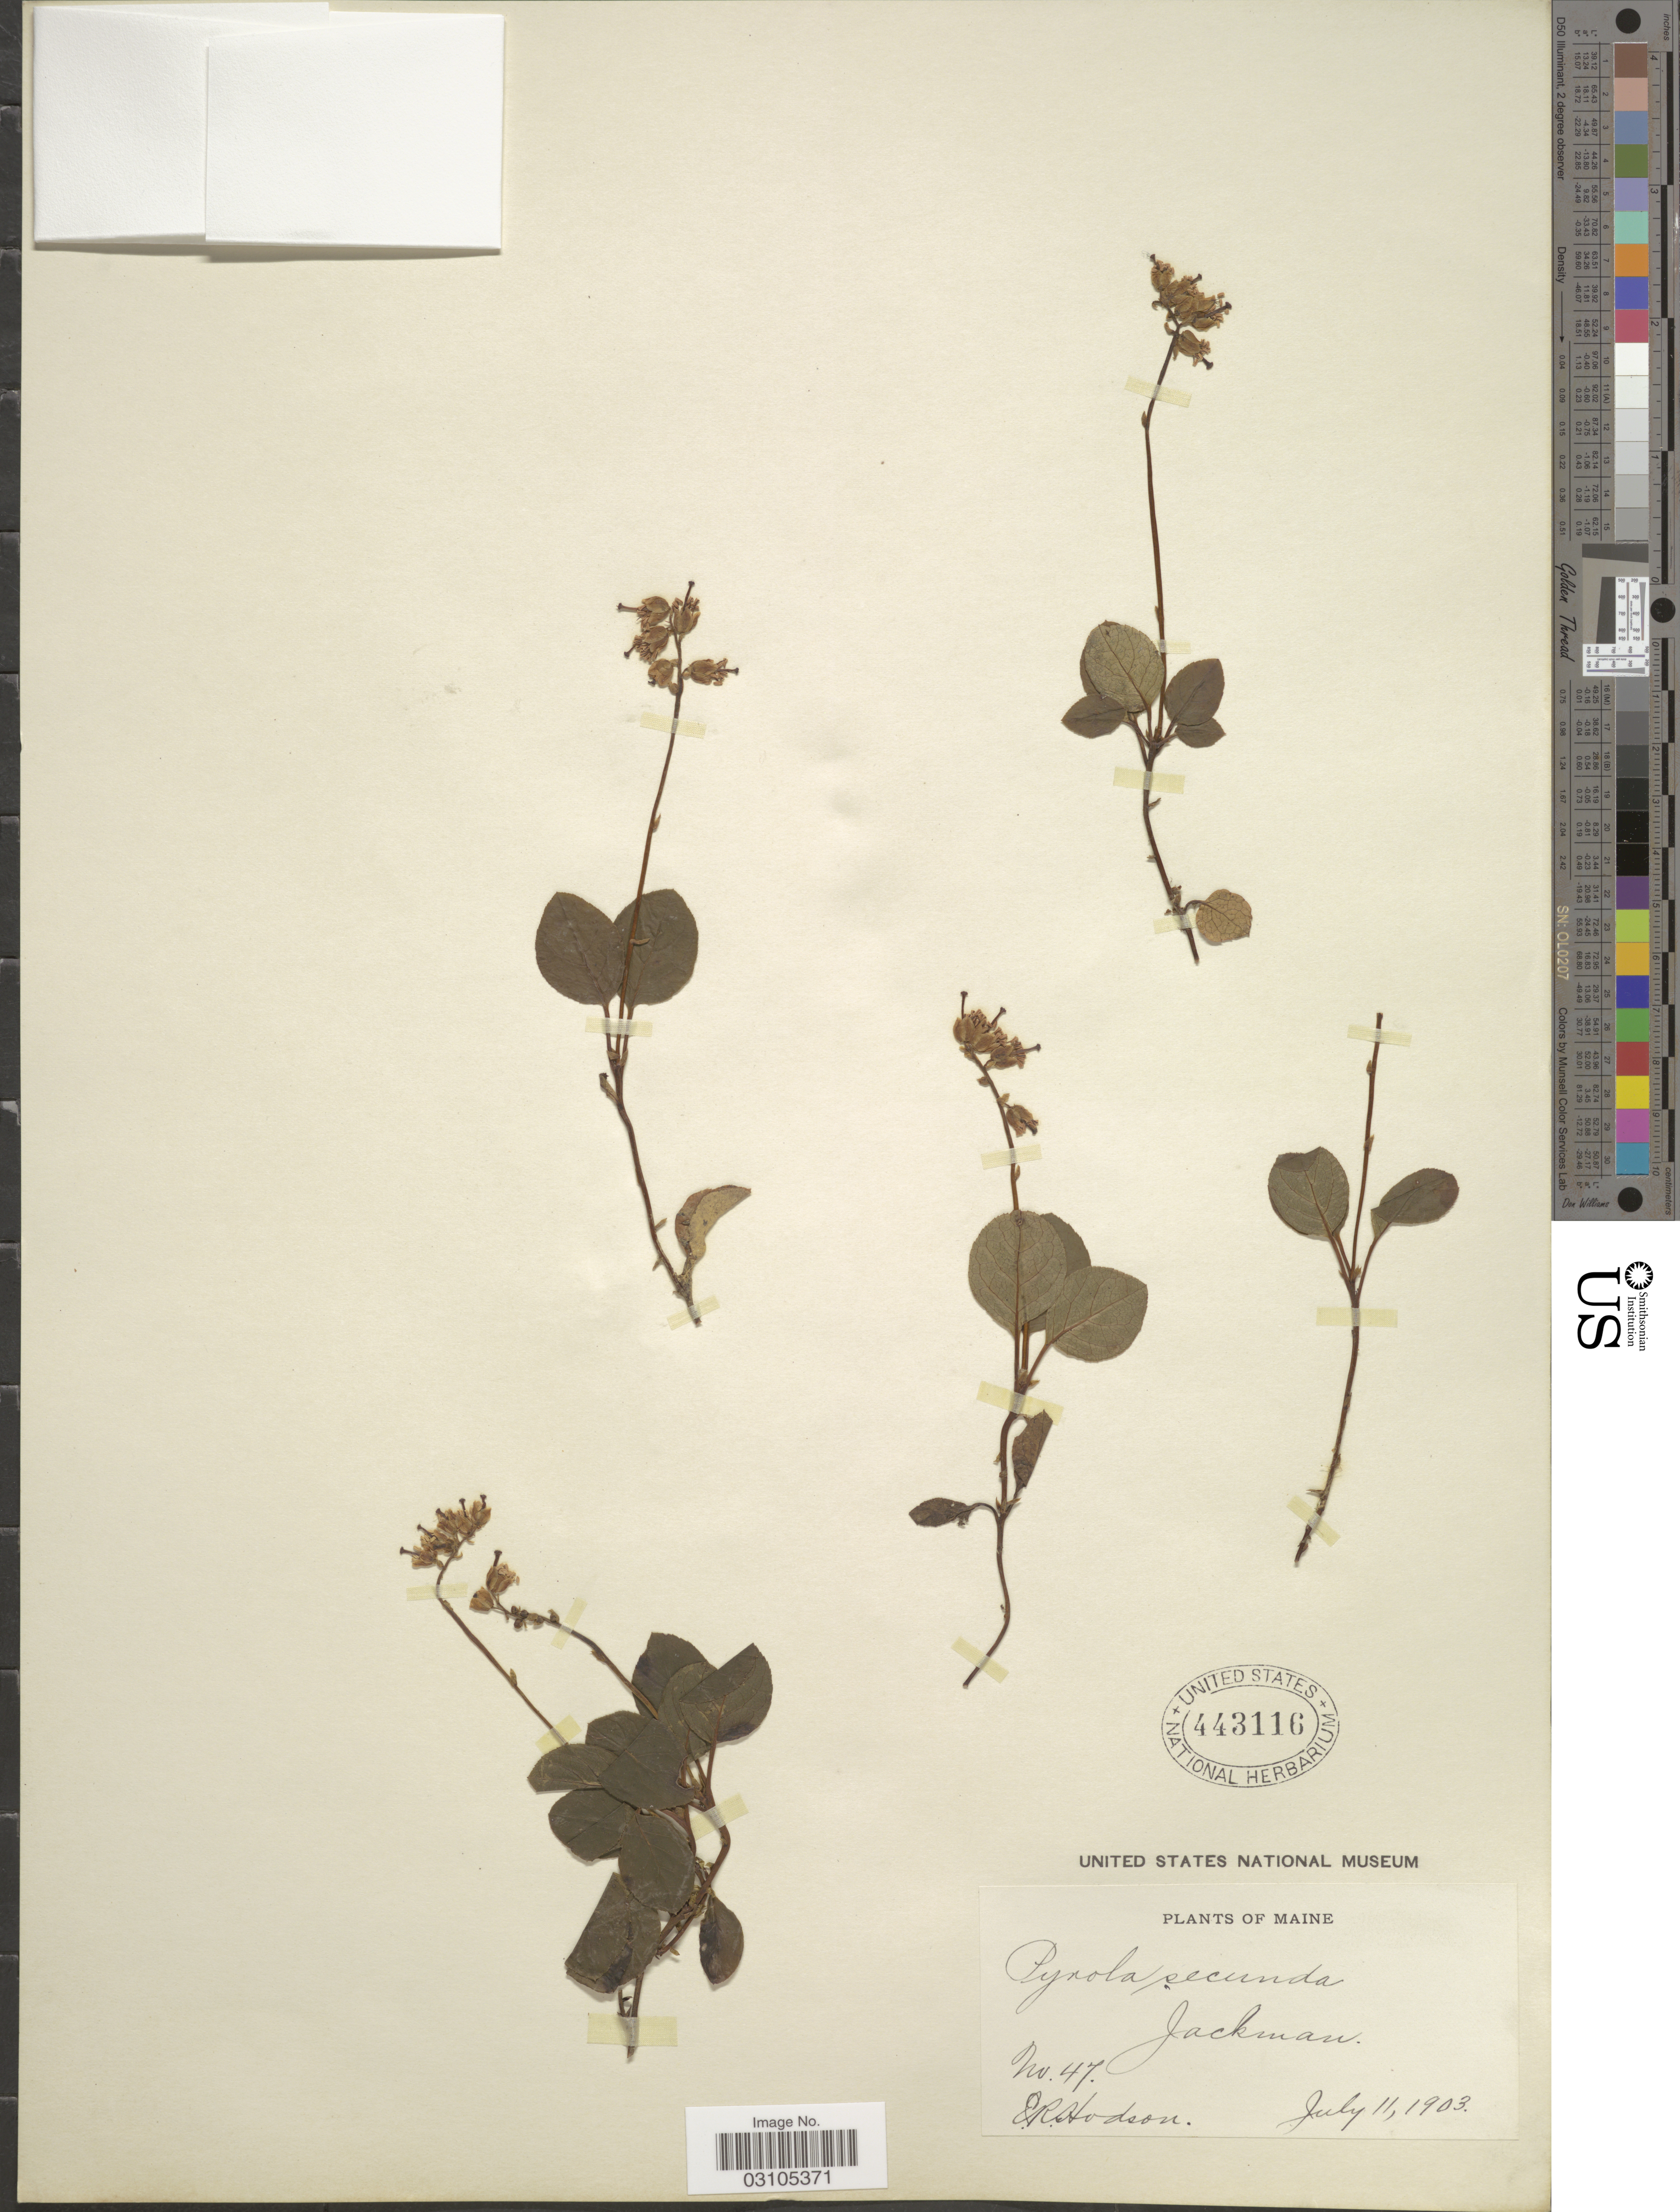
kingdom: Plantae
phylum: Tracheophyta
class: Magnoliopsida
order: Ericales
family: Ericaceae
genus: Orthilia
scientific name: Orthilia secunda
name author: (L.) House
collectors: E. Hodson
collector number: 47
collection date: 1903-07-11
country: United States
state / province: Maine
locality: Jackman.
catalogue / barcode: US 443116